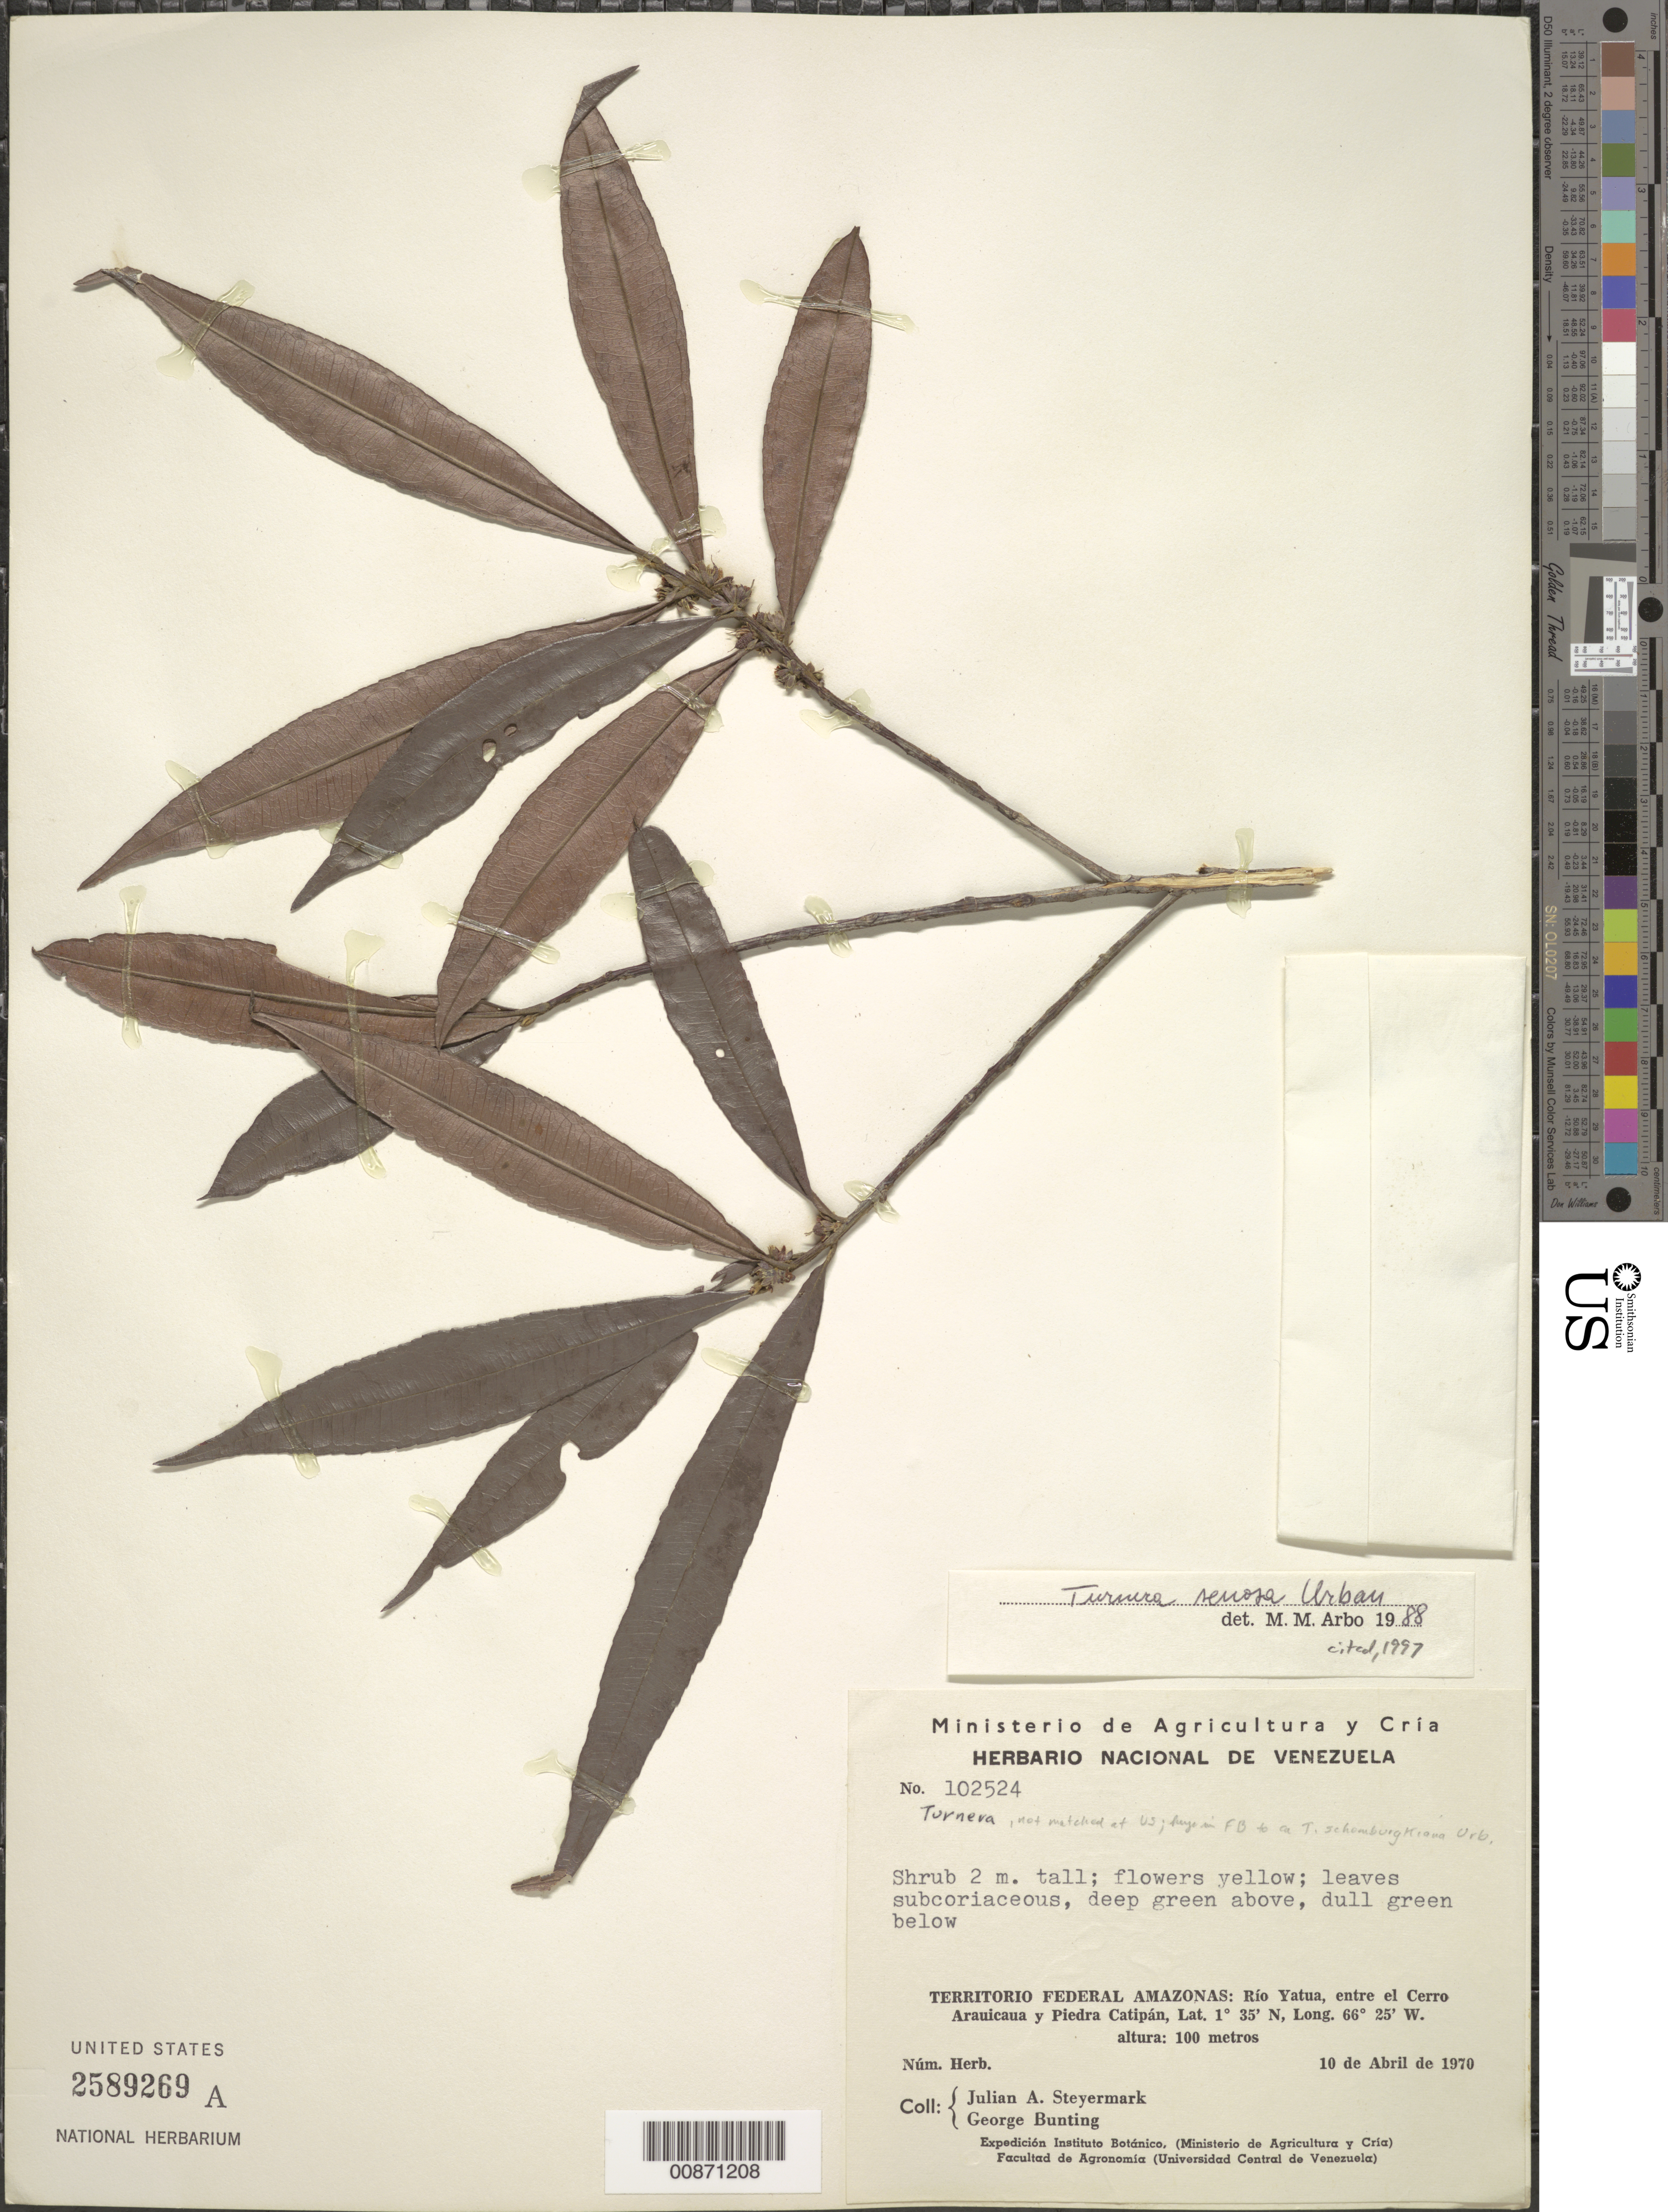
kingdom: Plantae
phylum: Tracheophyta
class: Magnoliopsida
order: Malpighiales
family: Turneraceae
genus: Turnera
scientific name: Turnera venosa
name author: Urb.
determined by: Arbo, M. M.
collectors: J. Steyermark & G. S. Bunting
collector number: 102524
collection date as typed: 10-Apr-70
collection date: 1970-04-10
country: Venezuela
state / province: Amazonas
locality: Río Yatua, entre el Cerro Arauicaua y Piedra Catipán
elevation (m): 100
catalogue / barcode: US 2589269A